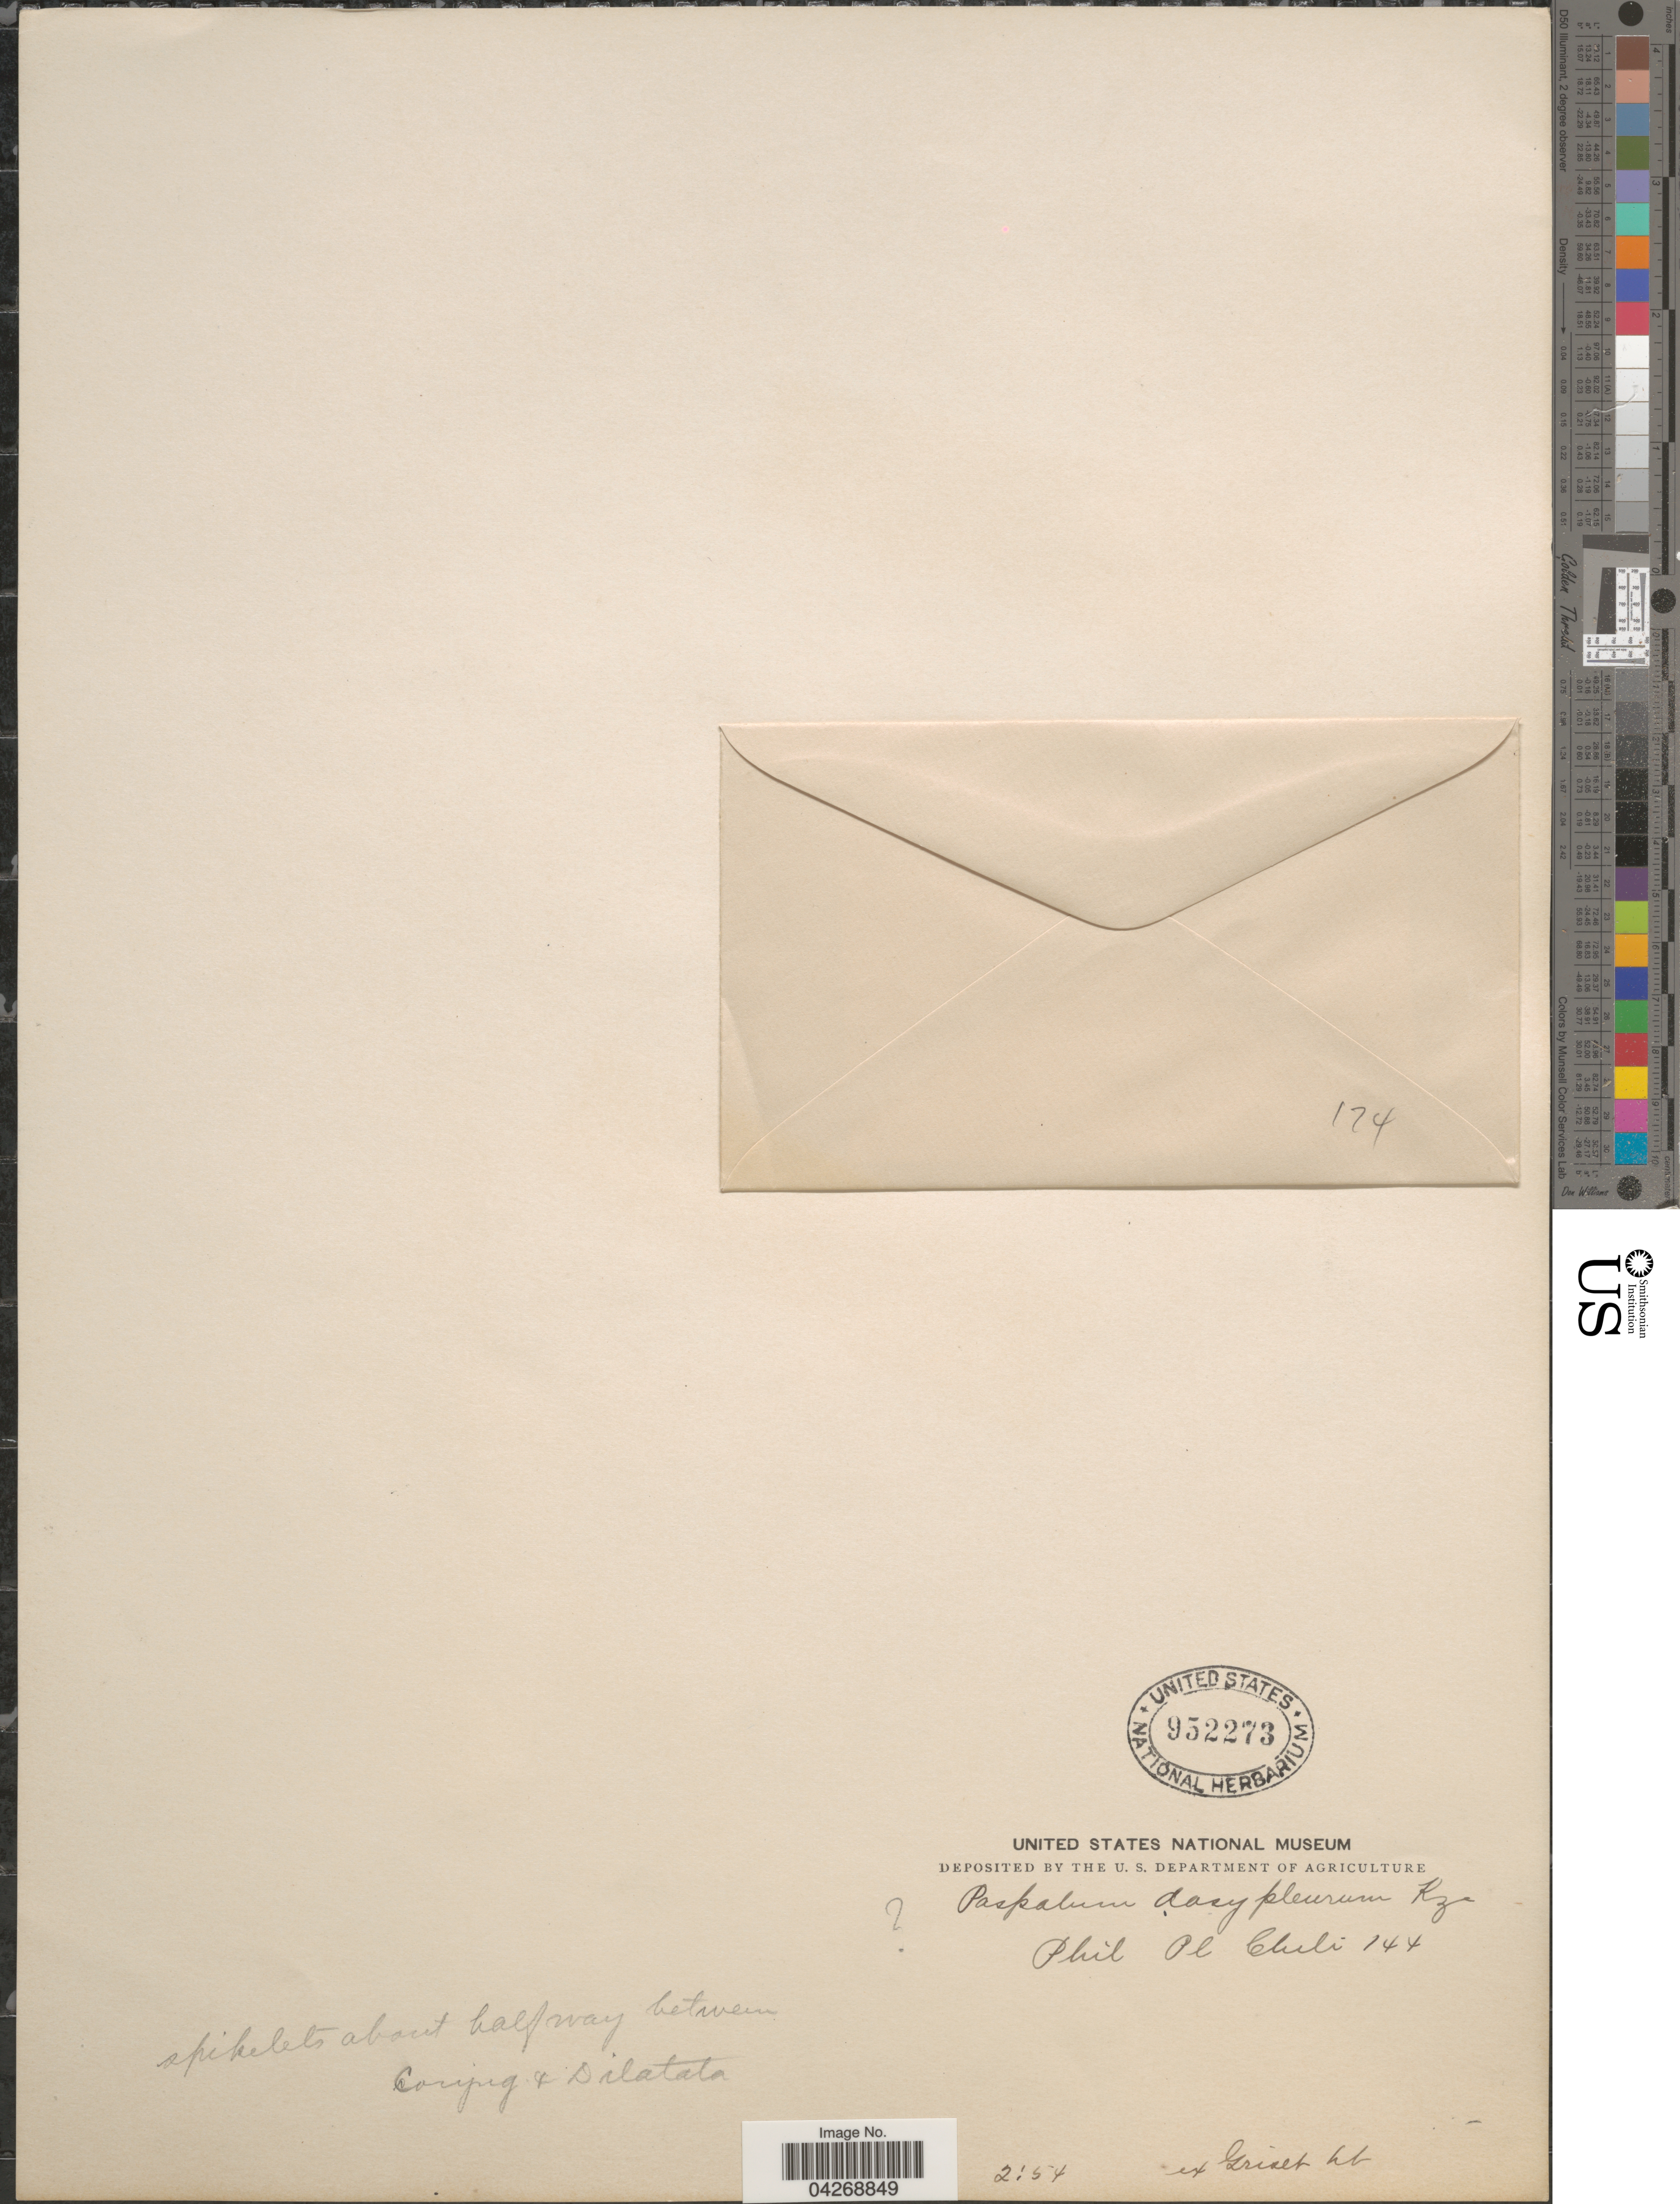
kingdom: Plantae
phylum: Tracheophyta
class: Liliopsida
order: Poales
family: Poaceae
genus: Paspalum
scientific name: Paspalum dasypleurum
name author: Kunze ex Desv. in Gay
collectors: Ex herb. Griset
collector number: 144?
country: Chile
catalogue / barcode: US 952273